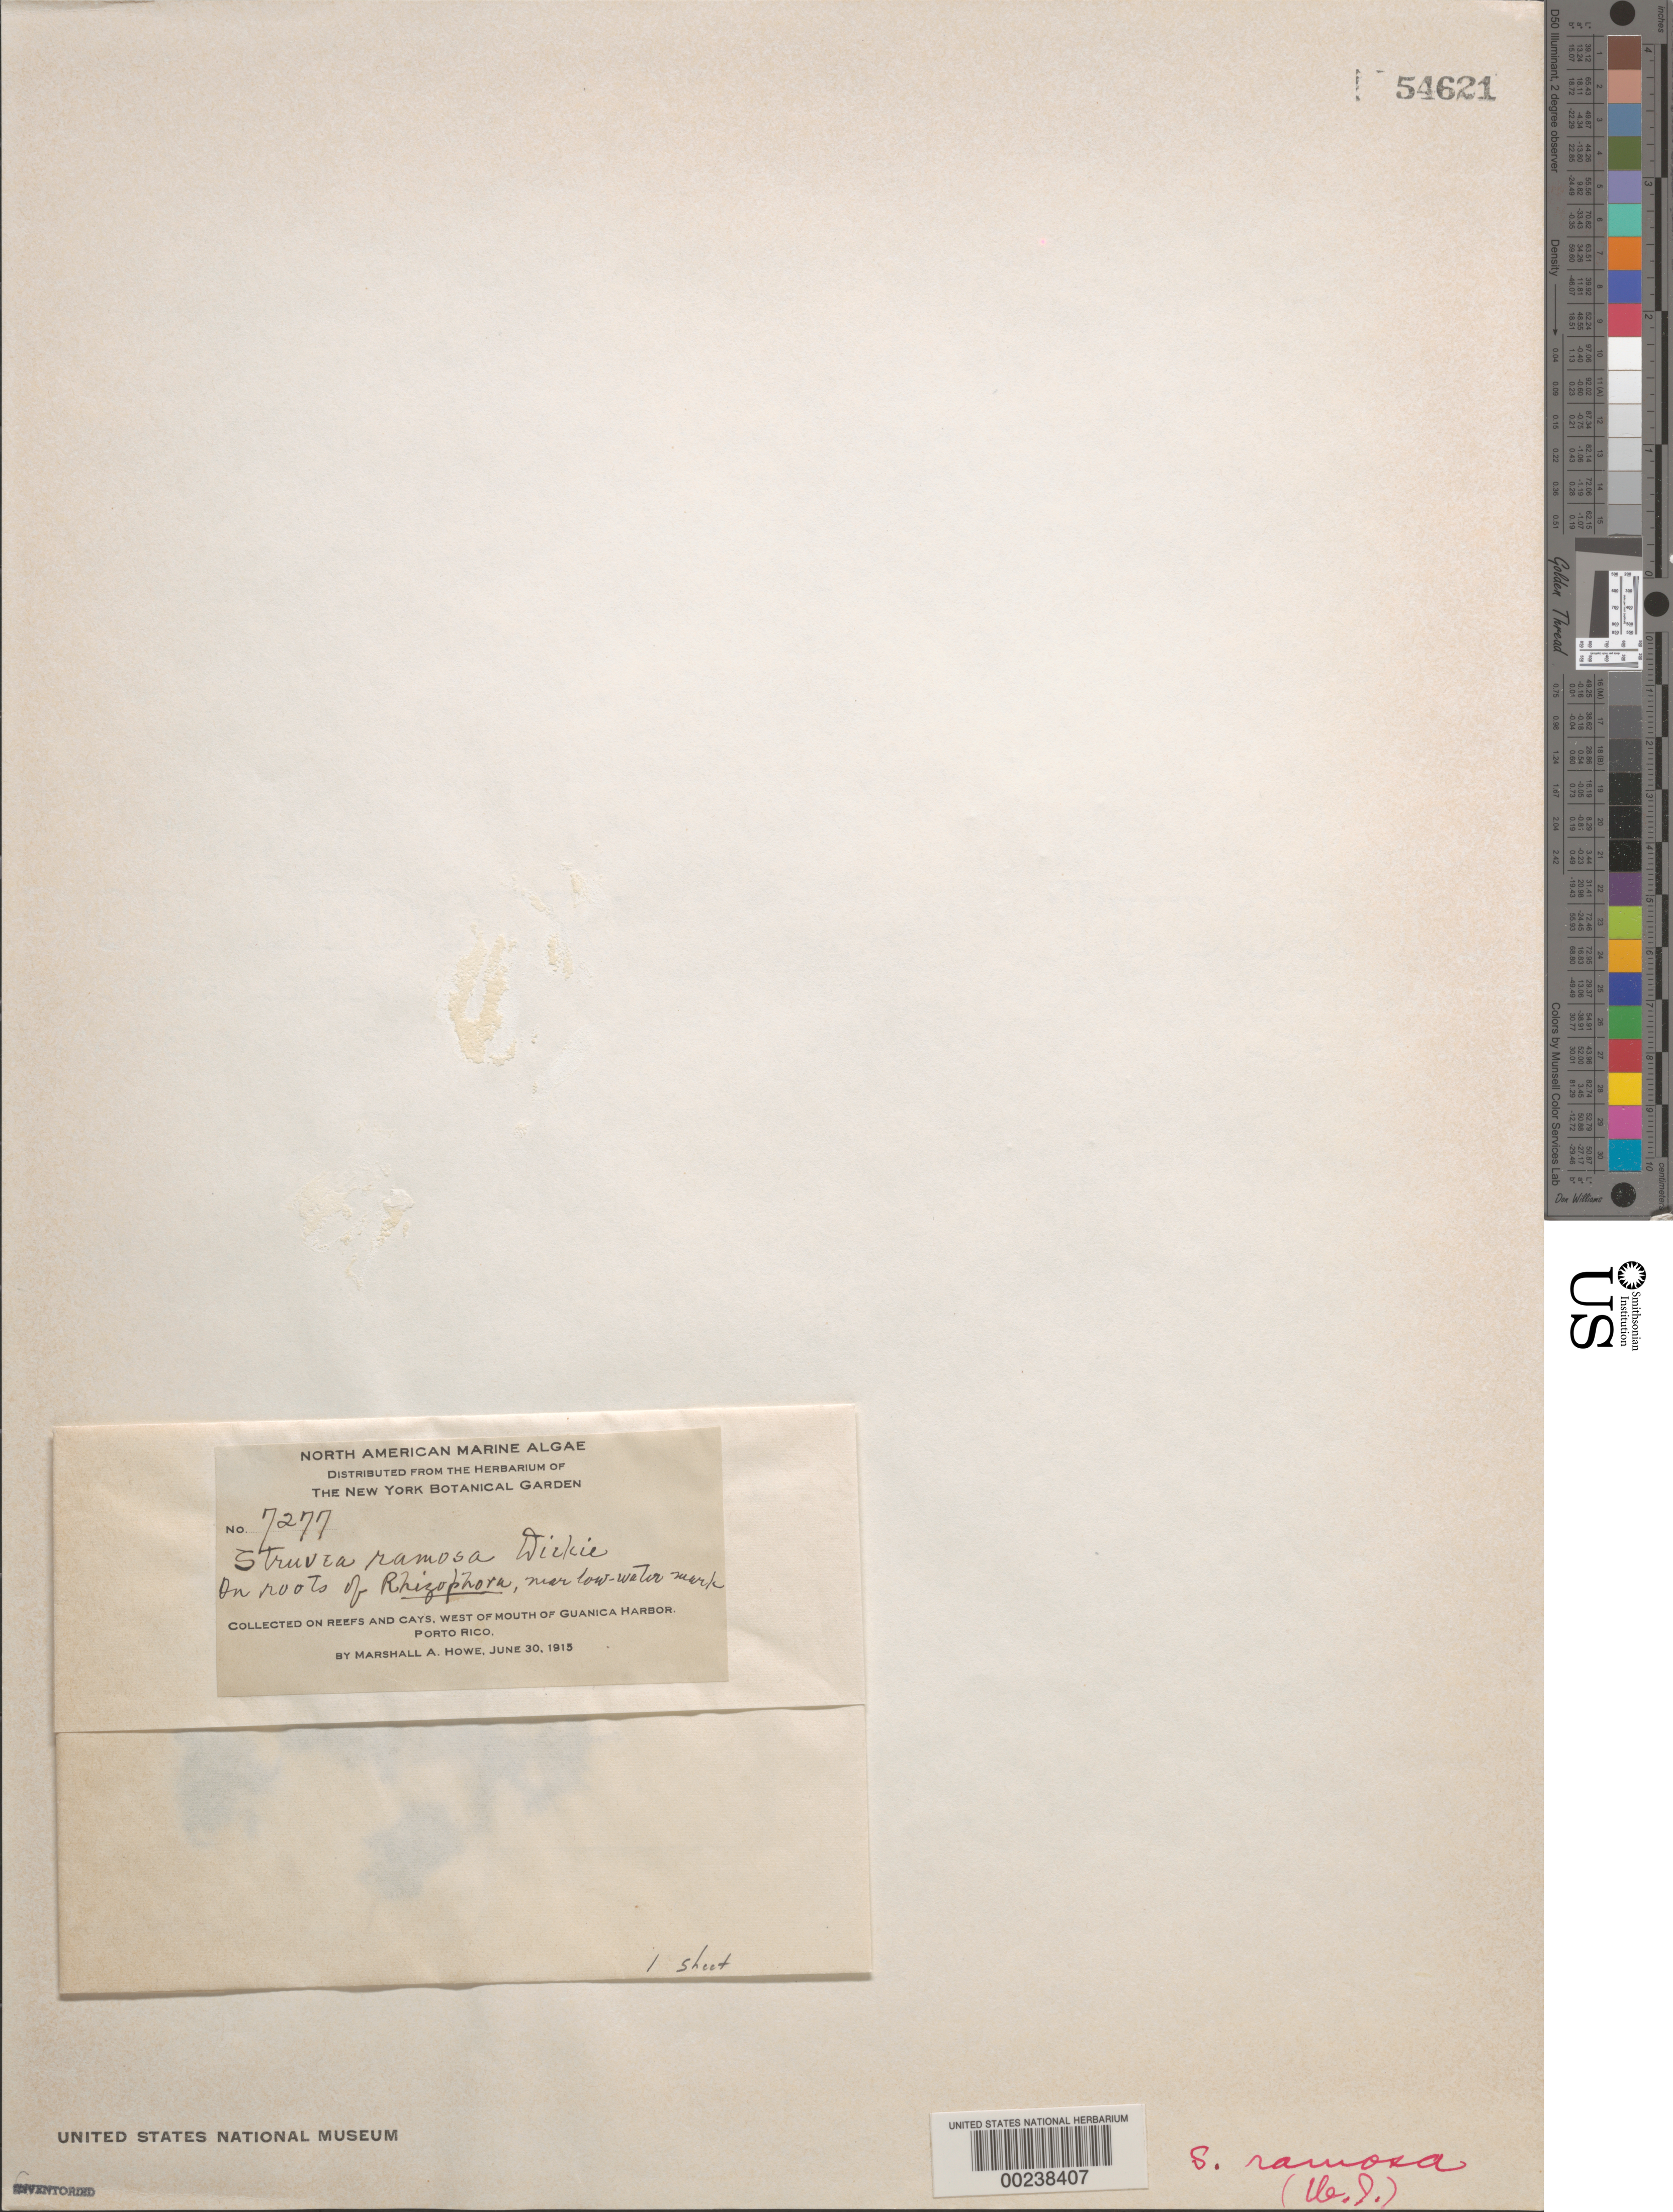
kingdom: Plantae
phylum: Chlorophyta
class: Ulvophyceae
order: Siphonocladales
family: Boodleaceae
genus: Phyllodictyon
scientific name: Phyllodictyon pulcherrimum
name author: J.E. Gray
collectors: M. A. Howe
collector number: MAH 7277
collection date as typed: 30 Jun 1915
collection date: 1915-06-30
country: Puerto Rico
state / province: Guanica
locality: West of Guanica Harbor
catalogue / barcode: US 54621